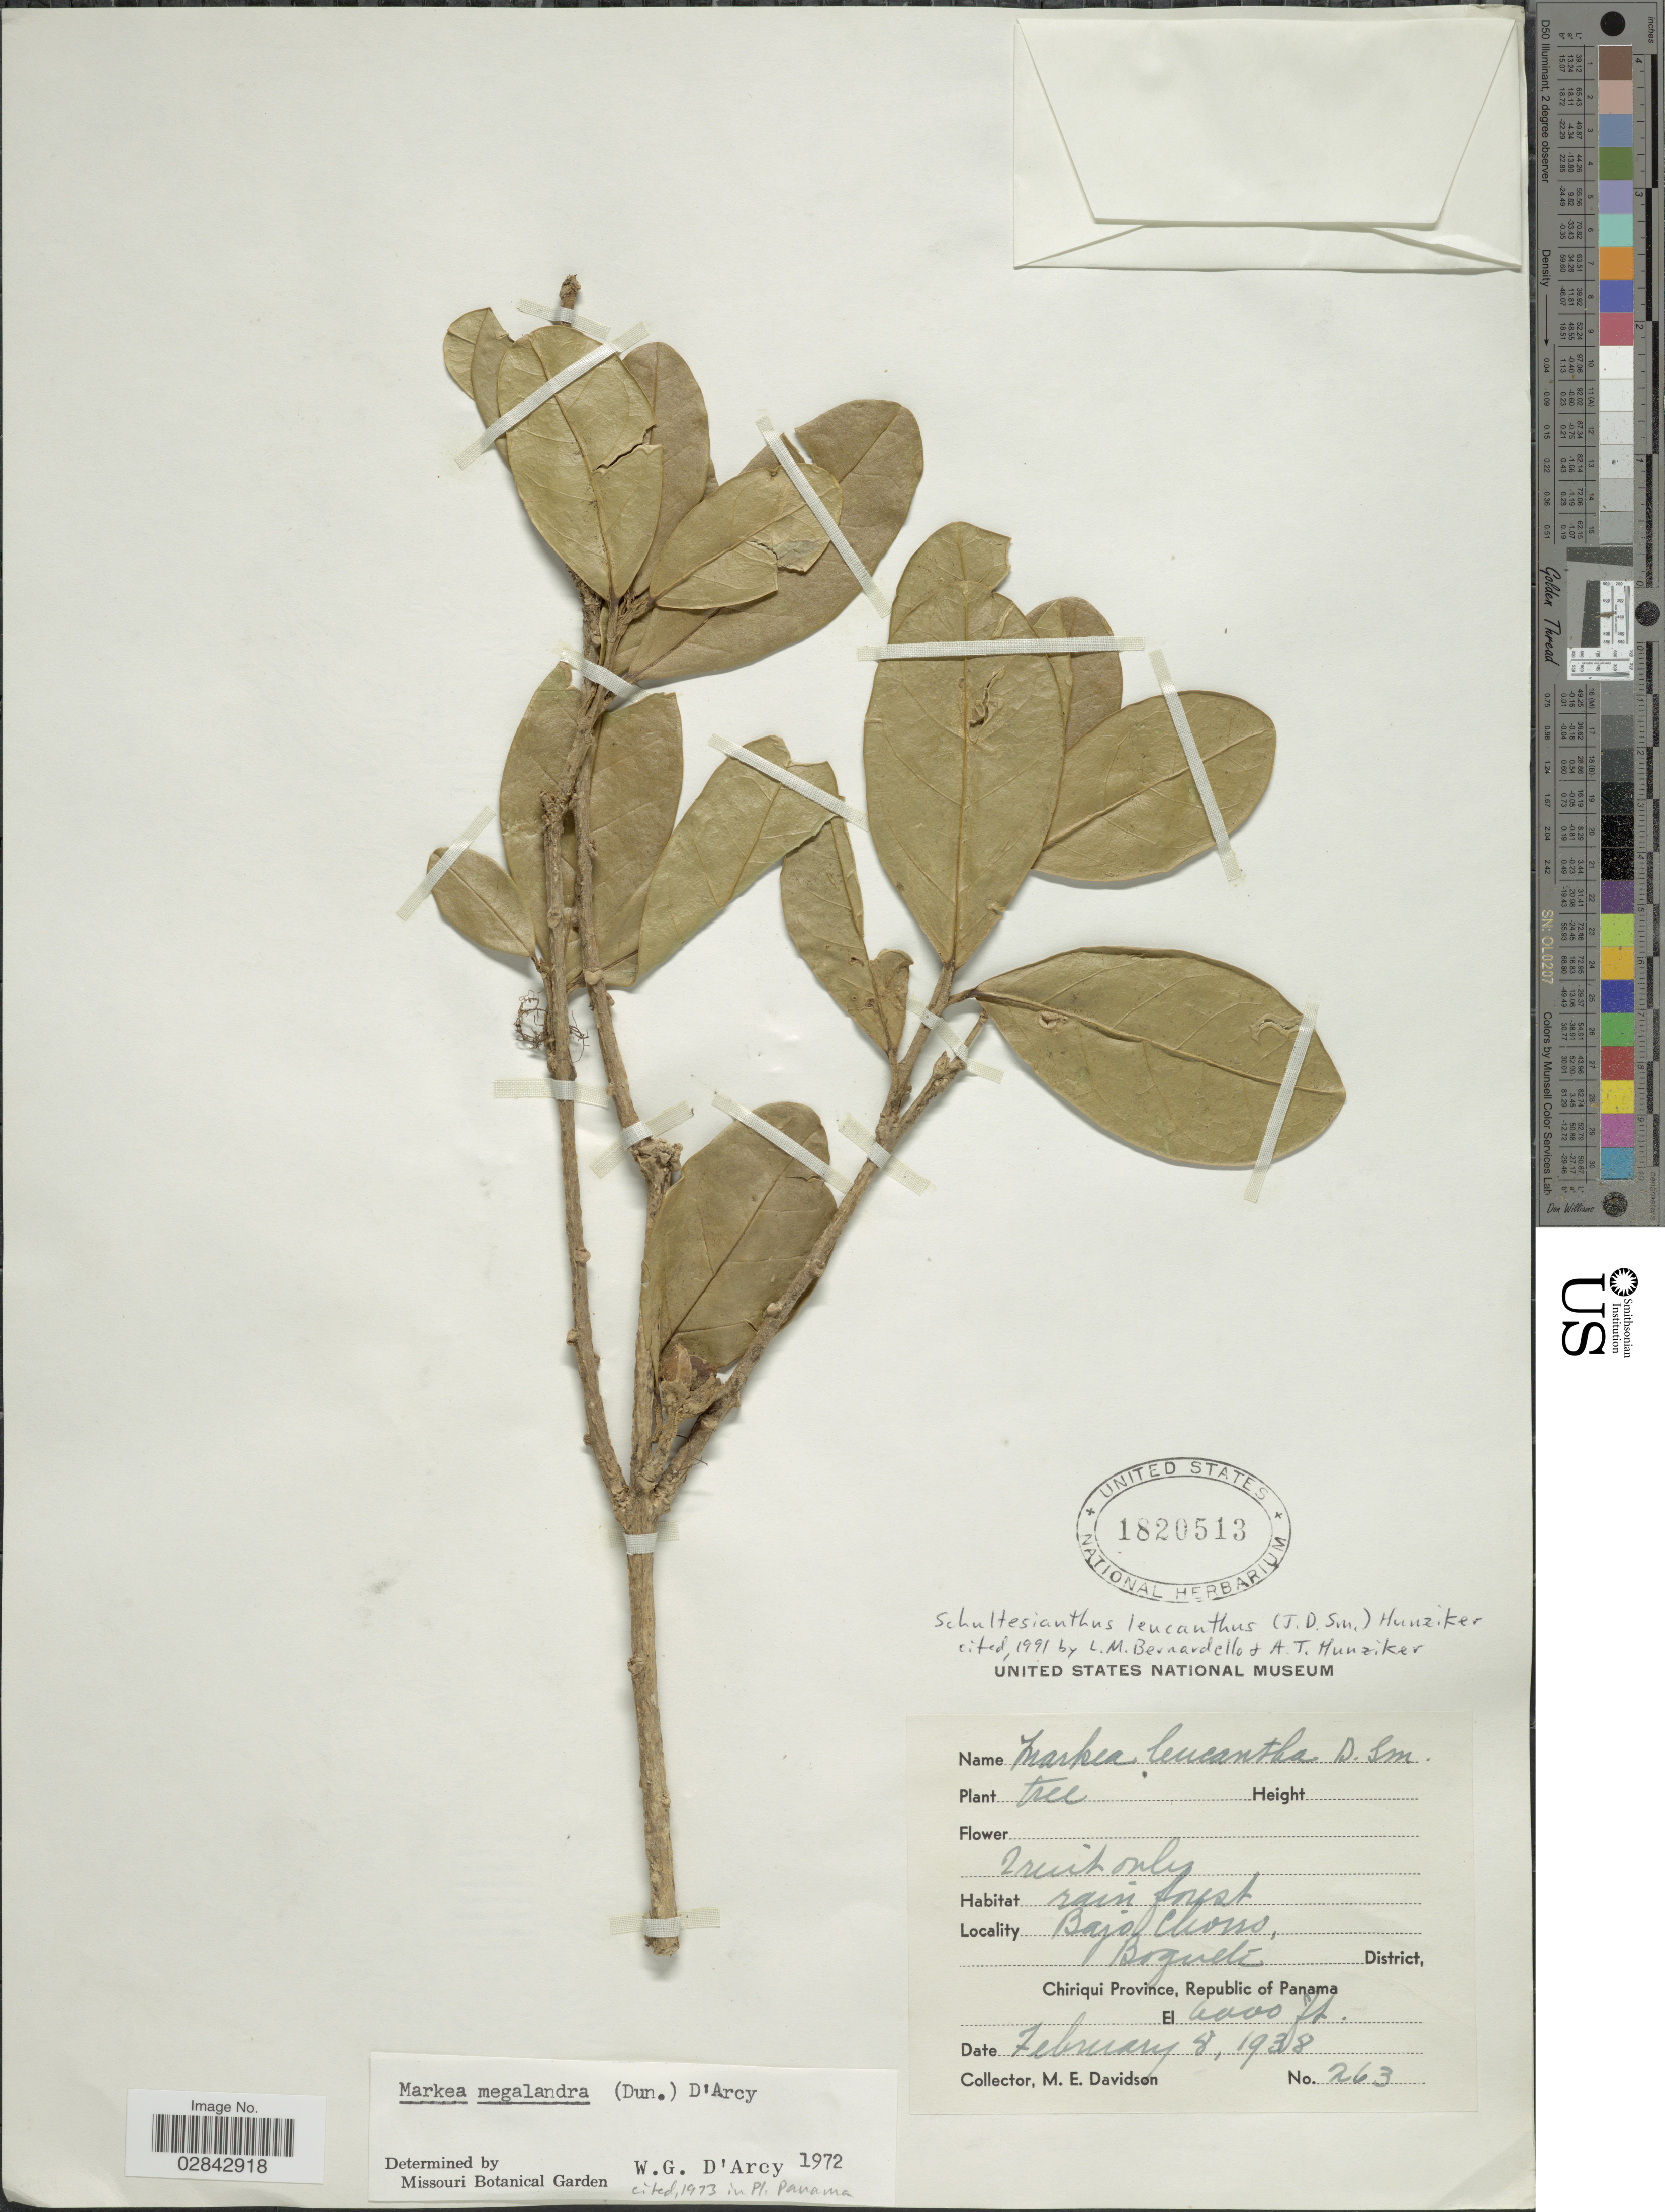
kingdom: Plantae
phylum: Tracheophyta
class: Magnoliopsida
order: Solanales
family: Solanaceae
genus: Schultesianthus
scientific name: Schultesianthus leucanthus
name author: (Donn. Sm.) Hunz.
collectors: M. E. Davidson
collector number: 263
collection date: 1938-02-08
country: Panama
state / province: Chiriqui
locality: Bajo Chono, Boquete District, Republic of Panama.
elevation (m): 1829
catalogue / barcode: US 1820513